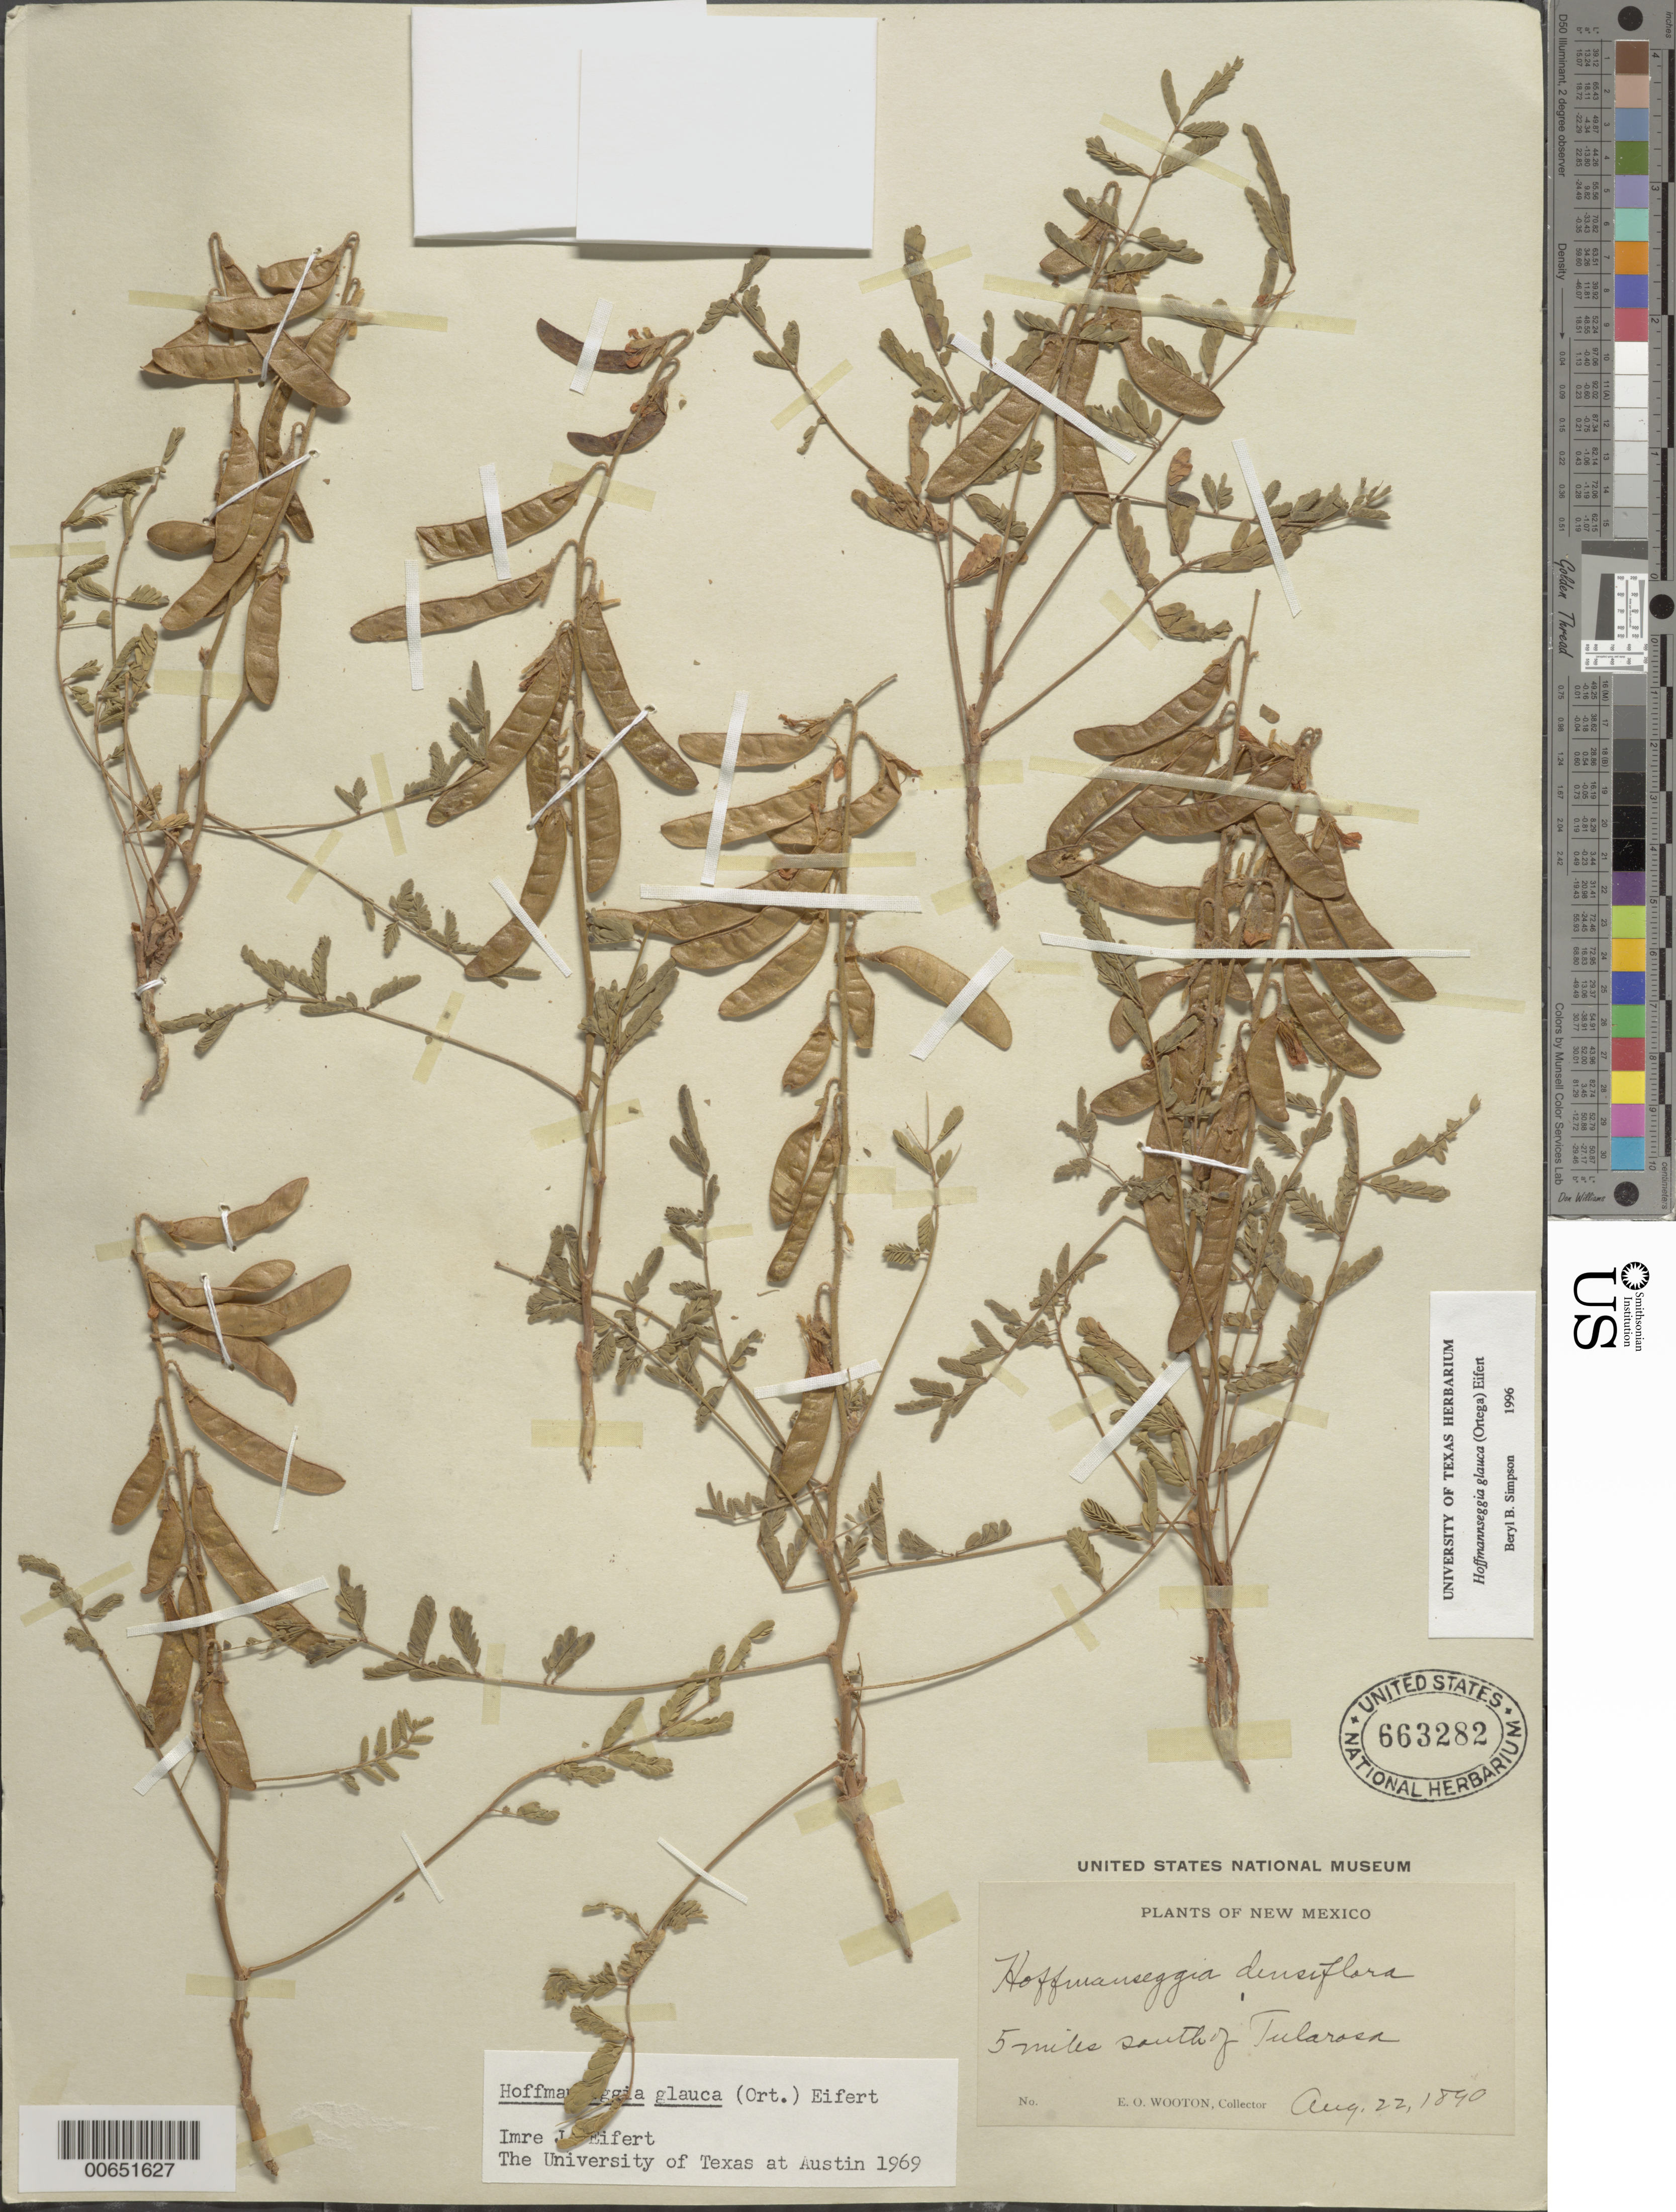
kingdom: Plantae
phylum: Tracheophyta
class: Magnoliopsida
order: Fabales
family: Fabaceae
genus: Hoffmannseggia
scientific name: Hoffmannseggia glauca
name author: (Ortega) Eifert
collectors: E. O. Wooton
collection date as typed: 22 Aug 1890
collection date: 1890-08-22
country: United States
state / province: New Mexico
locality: S of Tularosa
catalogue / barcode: US 663282